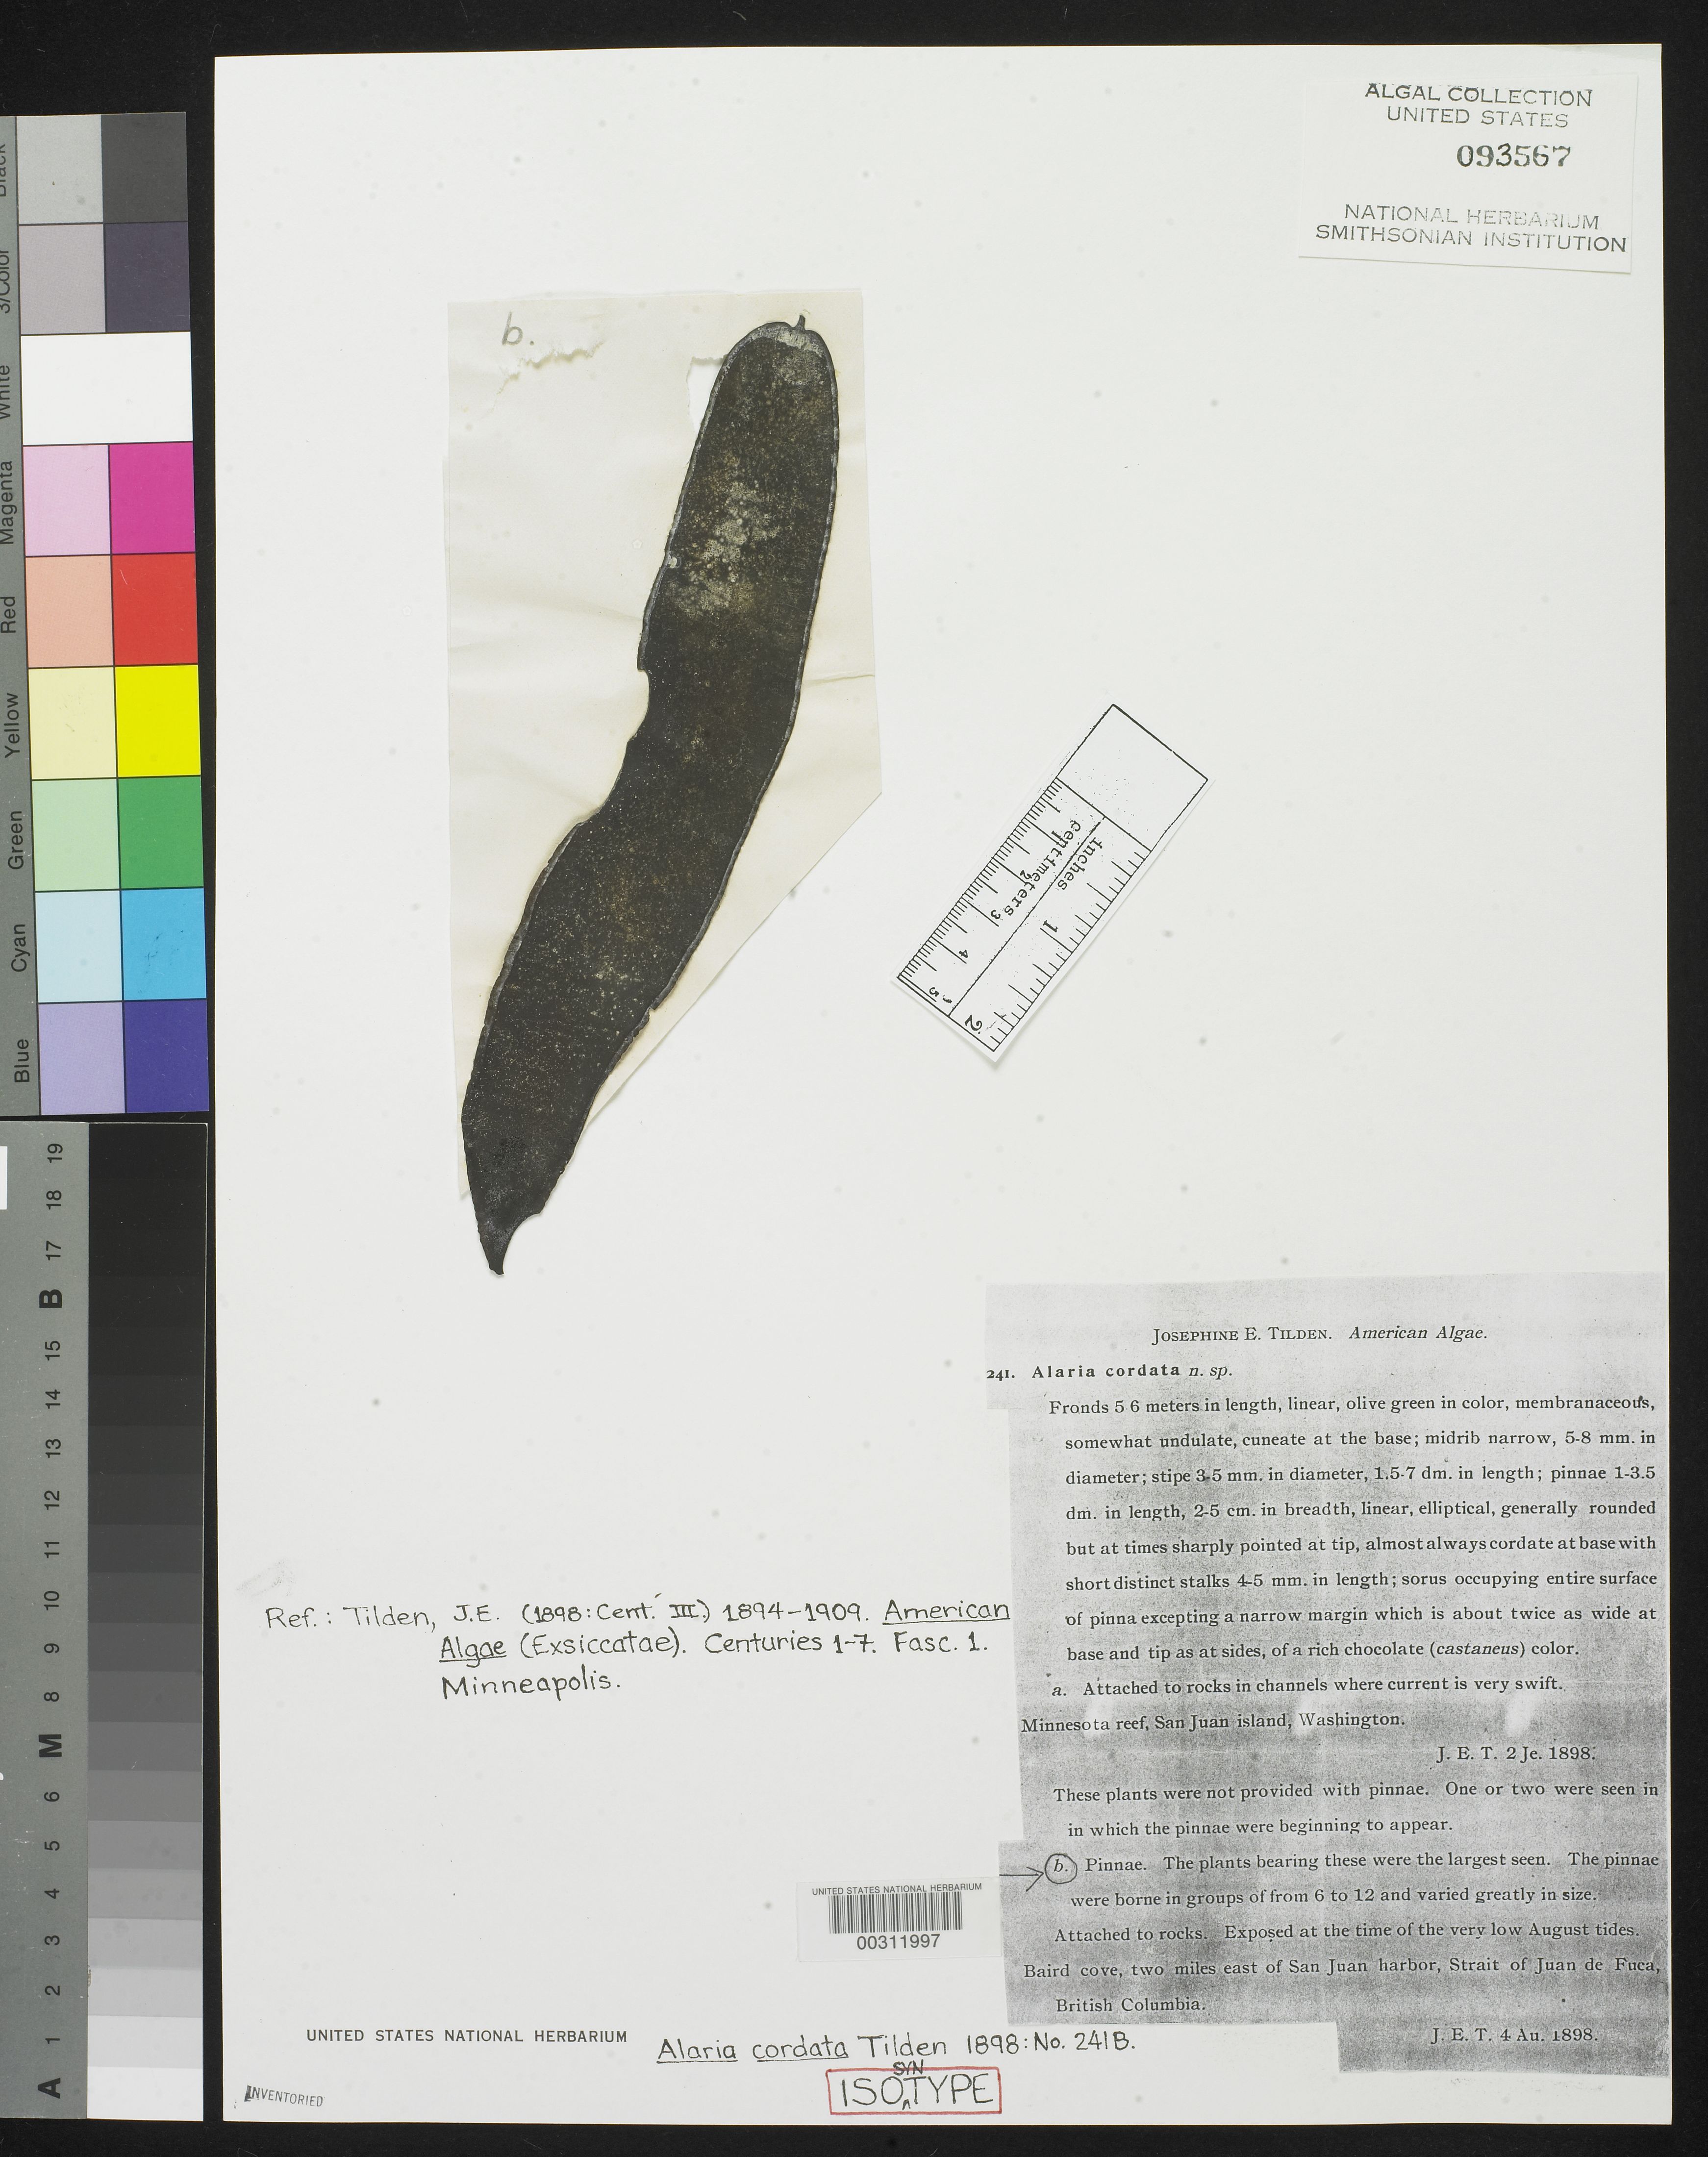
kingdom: Chromista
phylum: Ochrophyta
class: Phaeophyceae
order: Laminariales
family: Alariaceae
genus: Alaria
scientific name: Alaria cordata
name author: J. E. Tilden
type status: Syntype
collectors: J. E. Tilden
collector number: JET 241B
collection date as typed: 04 Aug 1898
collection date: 1898-08-04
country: Canada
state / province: British Columbia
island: Vancouver Island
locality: Baird Cove, 2 miles east of San Juan Harbor, Juan de Fuca Strait.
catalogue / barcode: US 93567